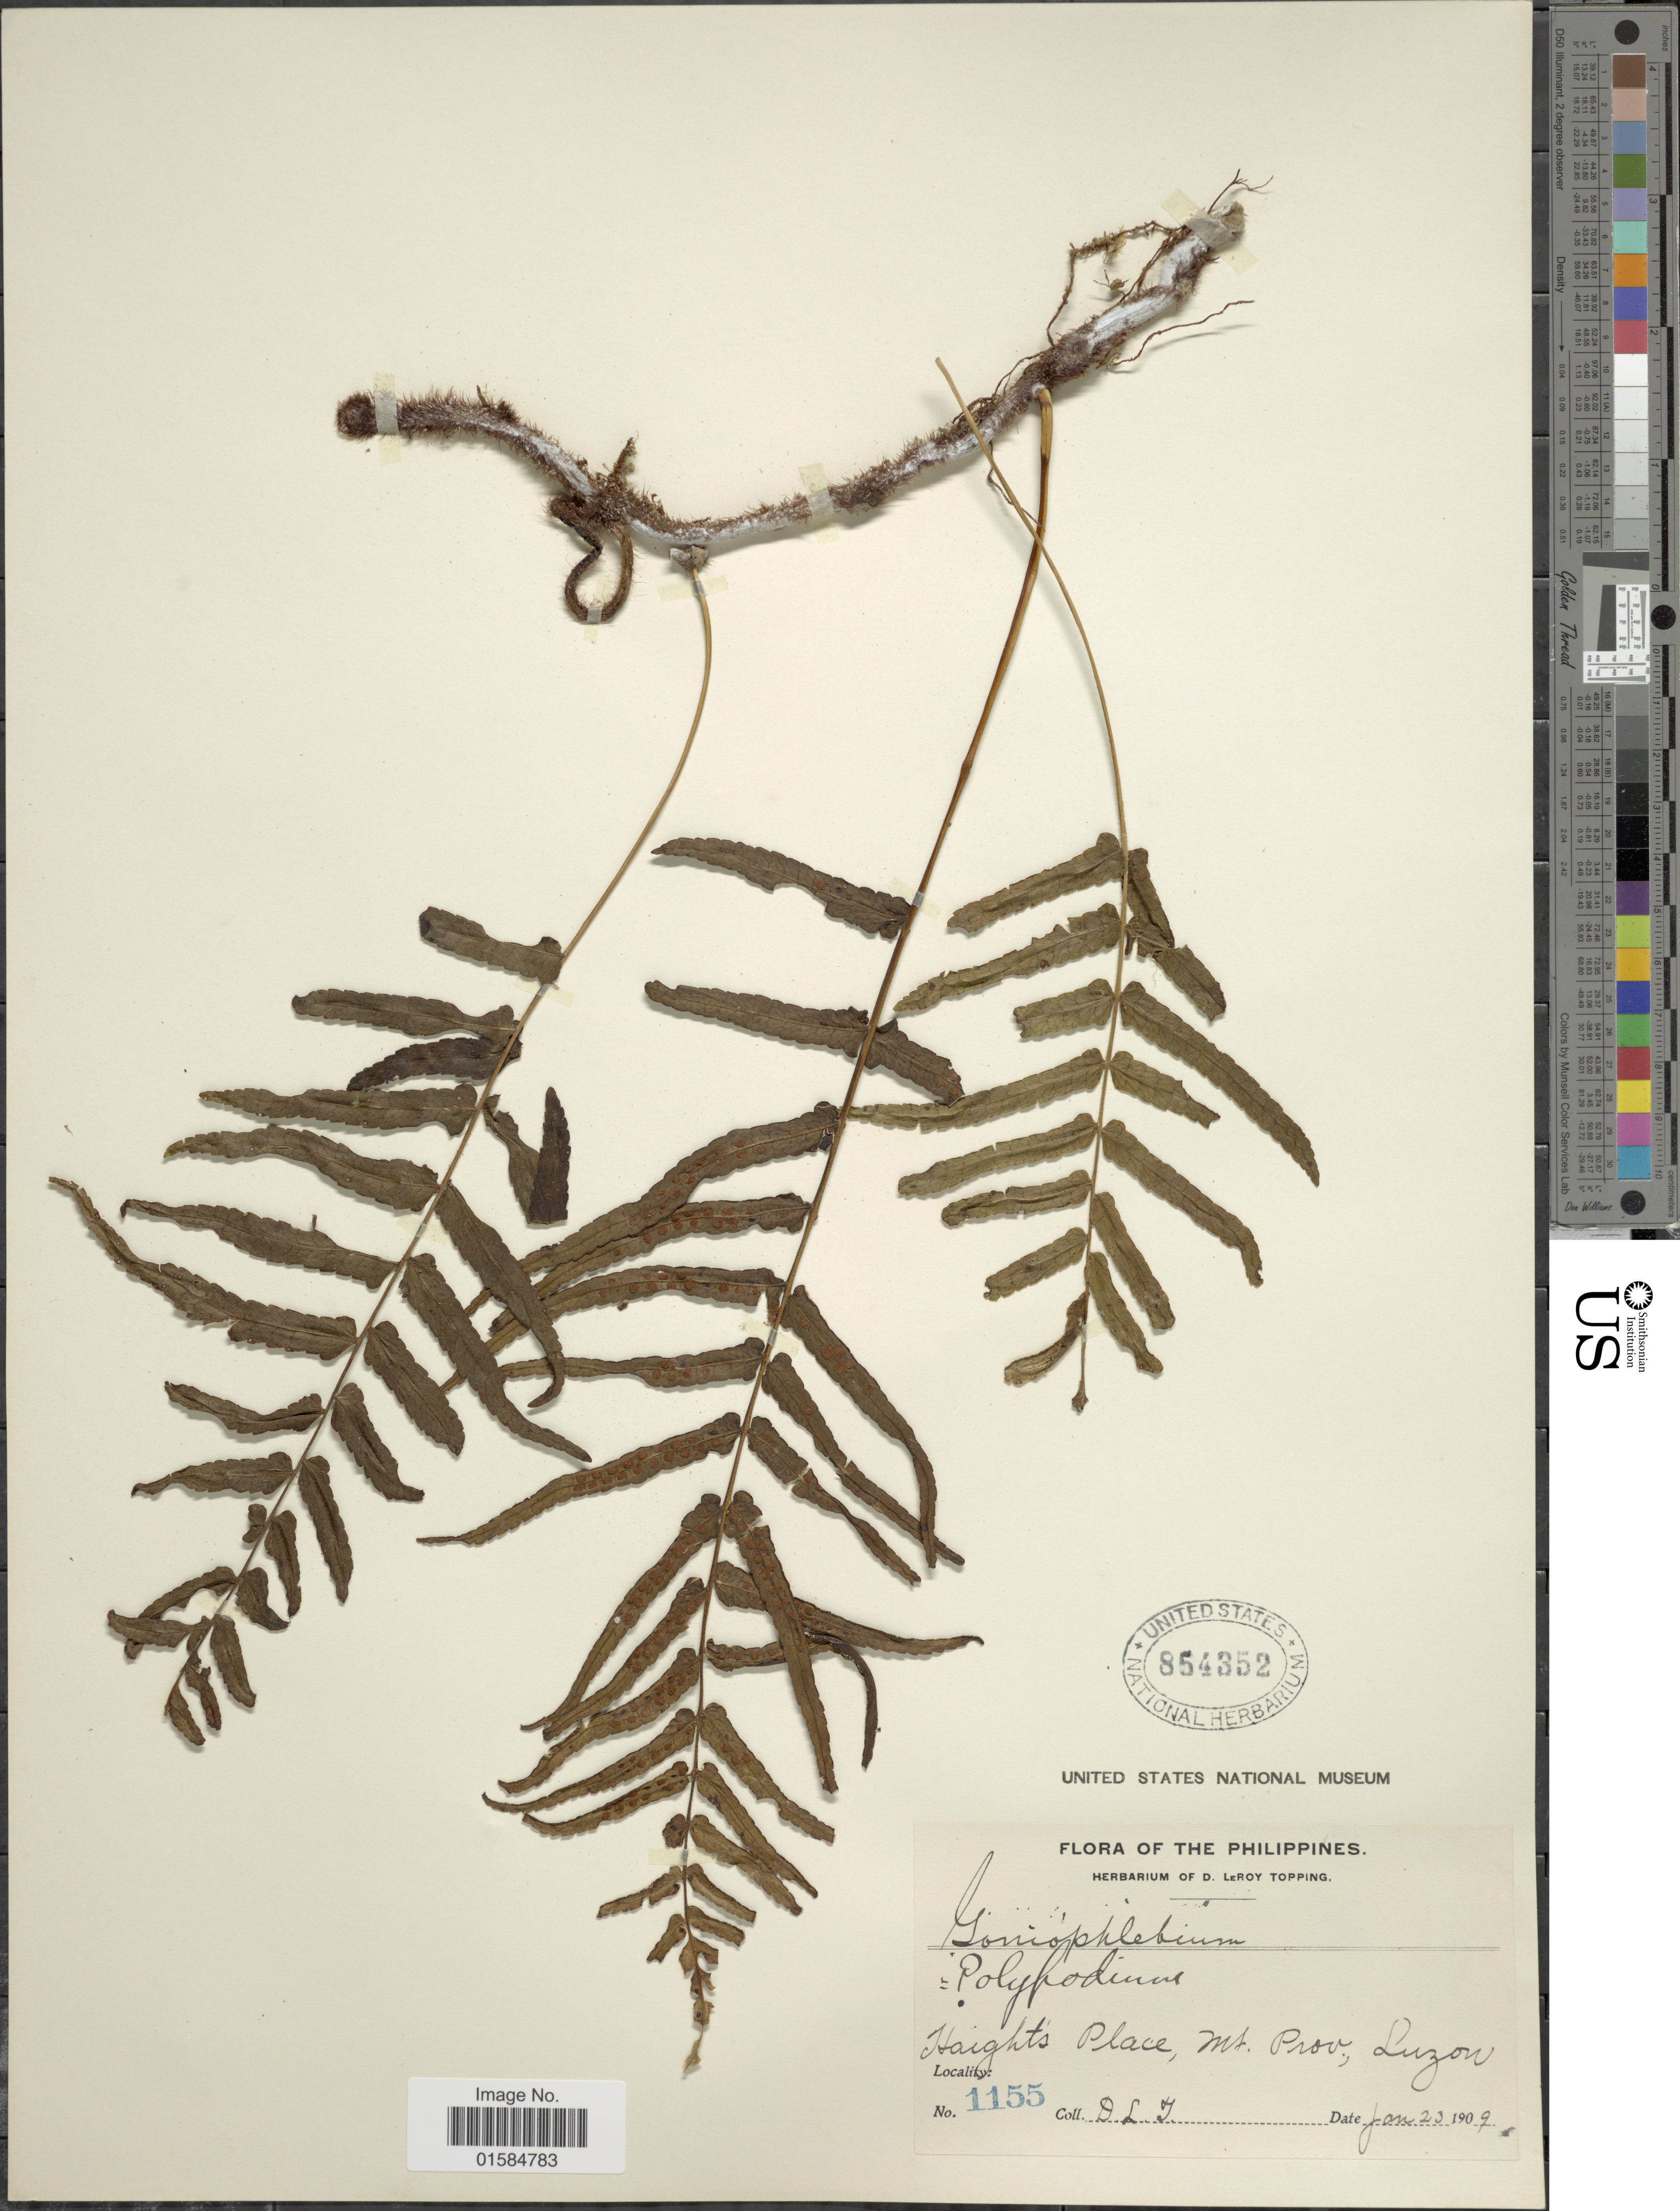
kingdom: Plantae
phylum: Tracheophyta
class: Polypodiopsida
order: Polypodiales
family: Polypodiaceae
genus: Goniophlebium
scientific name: Goniophlebium mengtzeense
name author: (Christ) Rödl-Linder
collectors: D. L. Topping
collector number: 1155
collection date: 1909-01-23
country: Philippines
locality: Haights Palce, Mt. Prov., Luzon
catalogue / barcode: US 854352